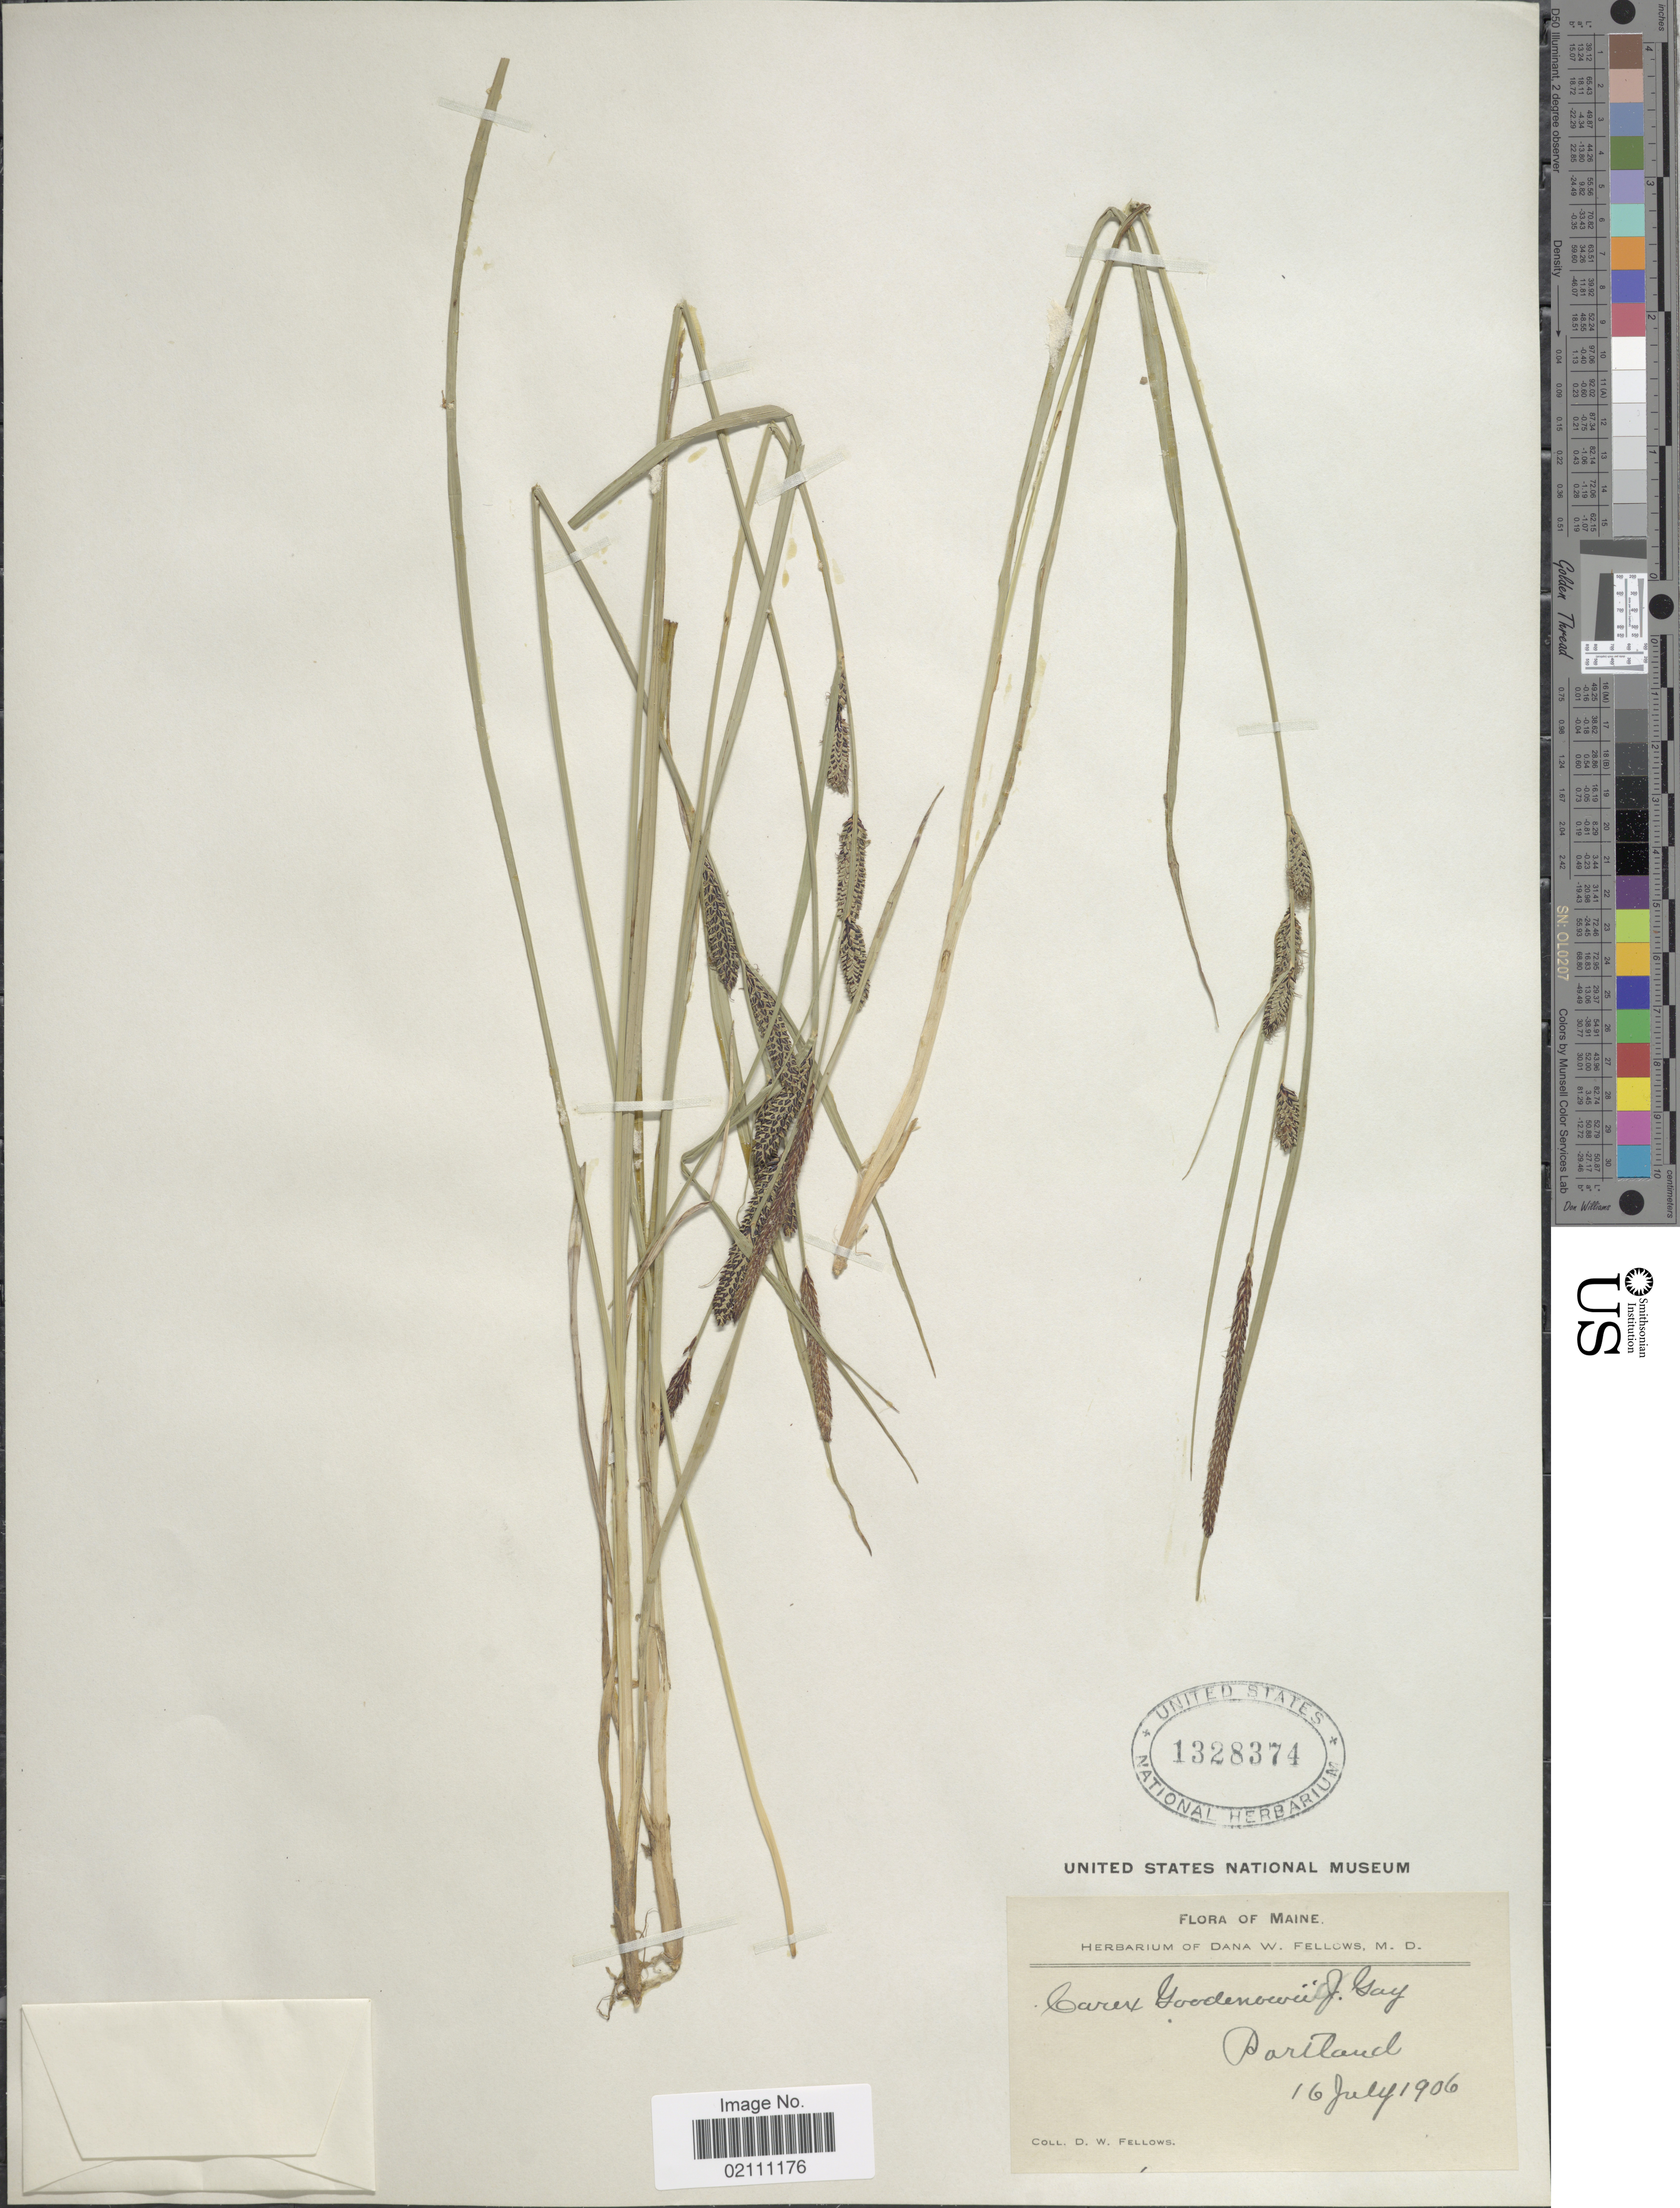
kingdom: Plantae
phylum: Tracheophyta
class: Liliopsida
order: Poales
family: Cyperaceae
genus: Carex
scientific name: Carex nigra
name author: (L.) Reichard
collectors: D. W. Fellows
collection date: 1906-07-16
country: United States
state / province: Maine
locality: Portland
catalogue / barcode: US 1328374